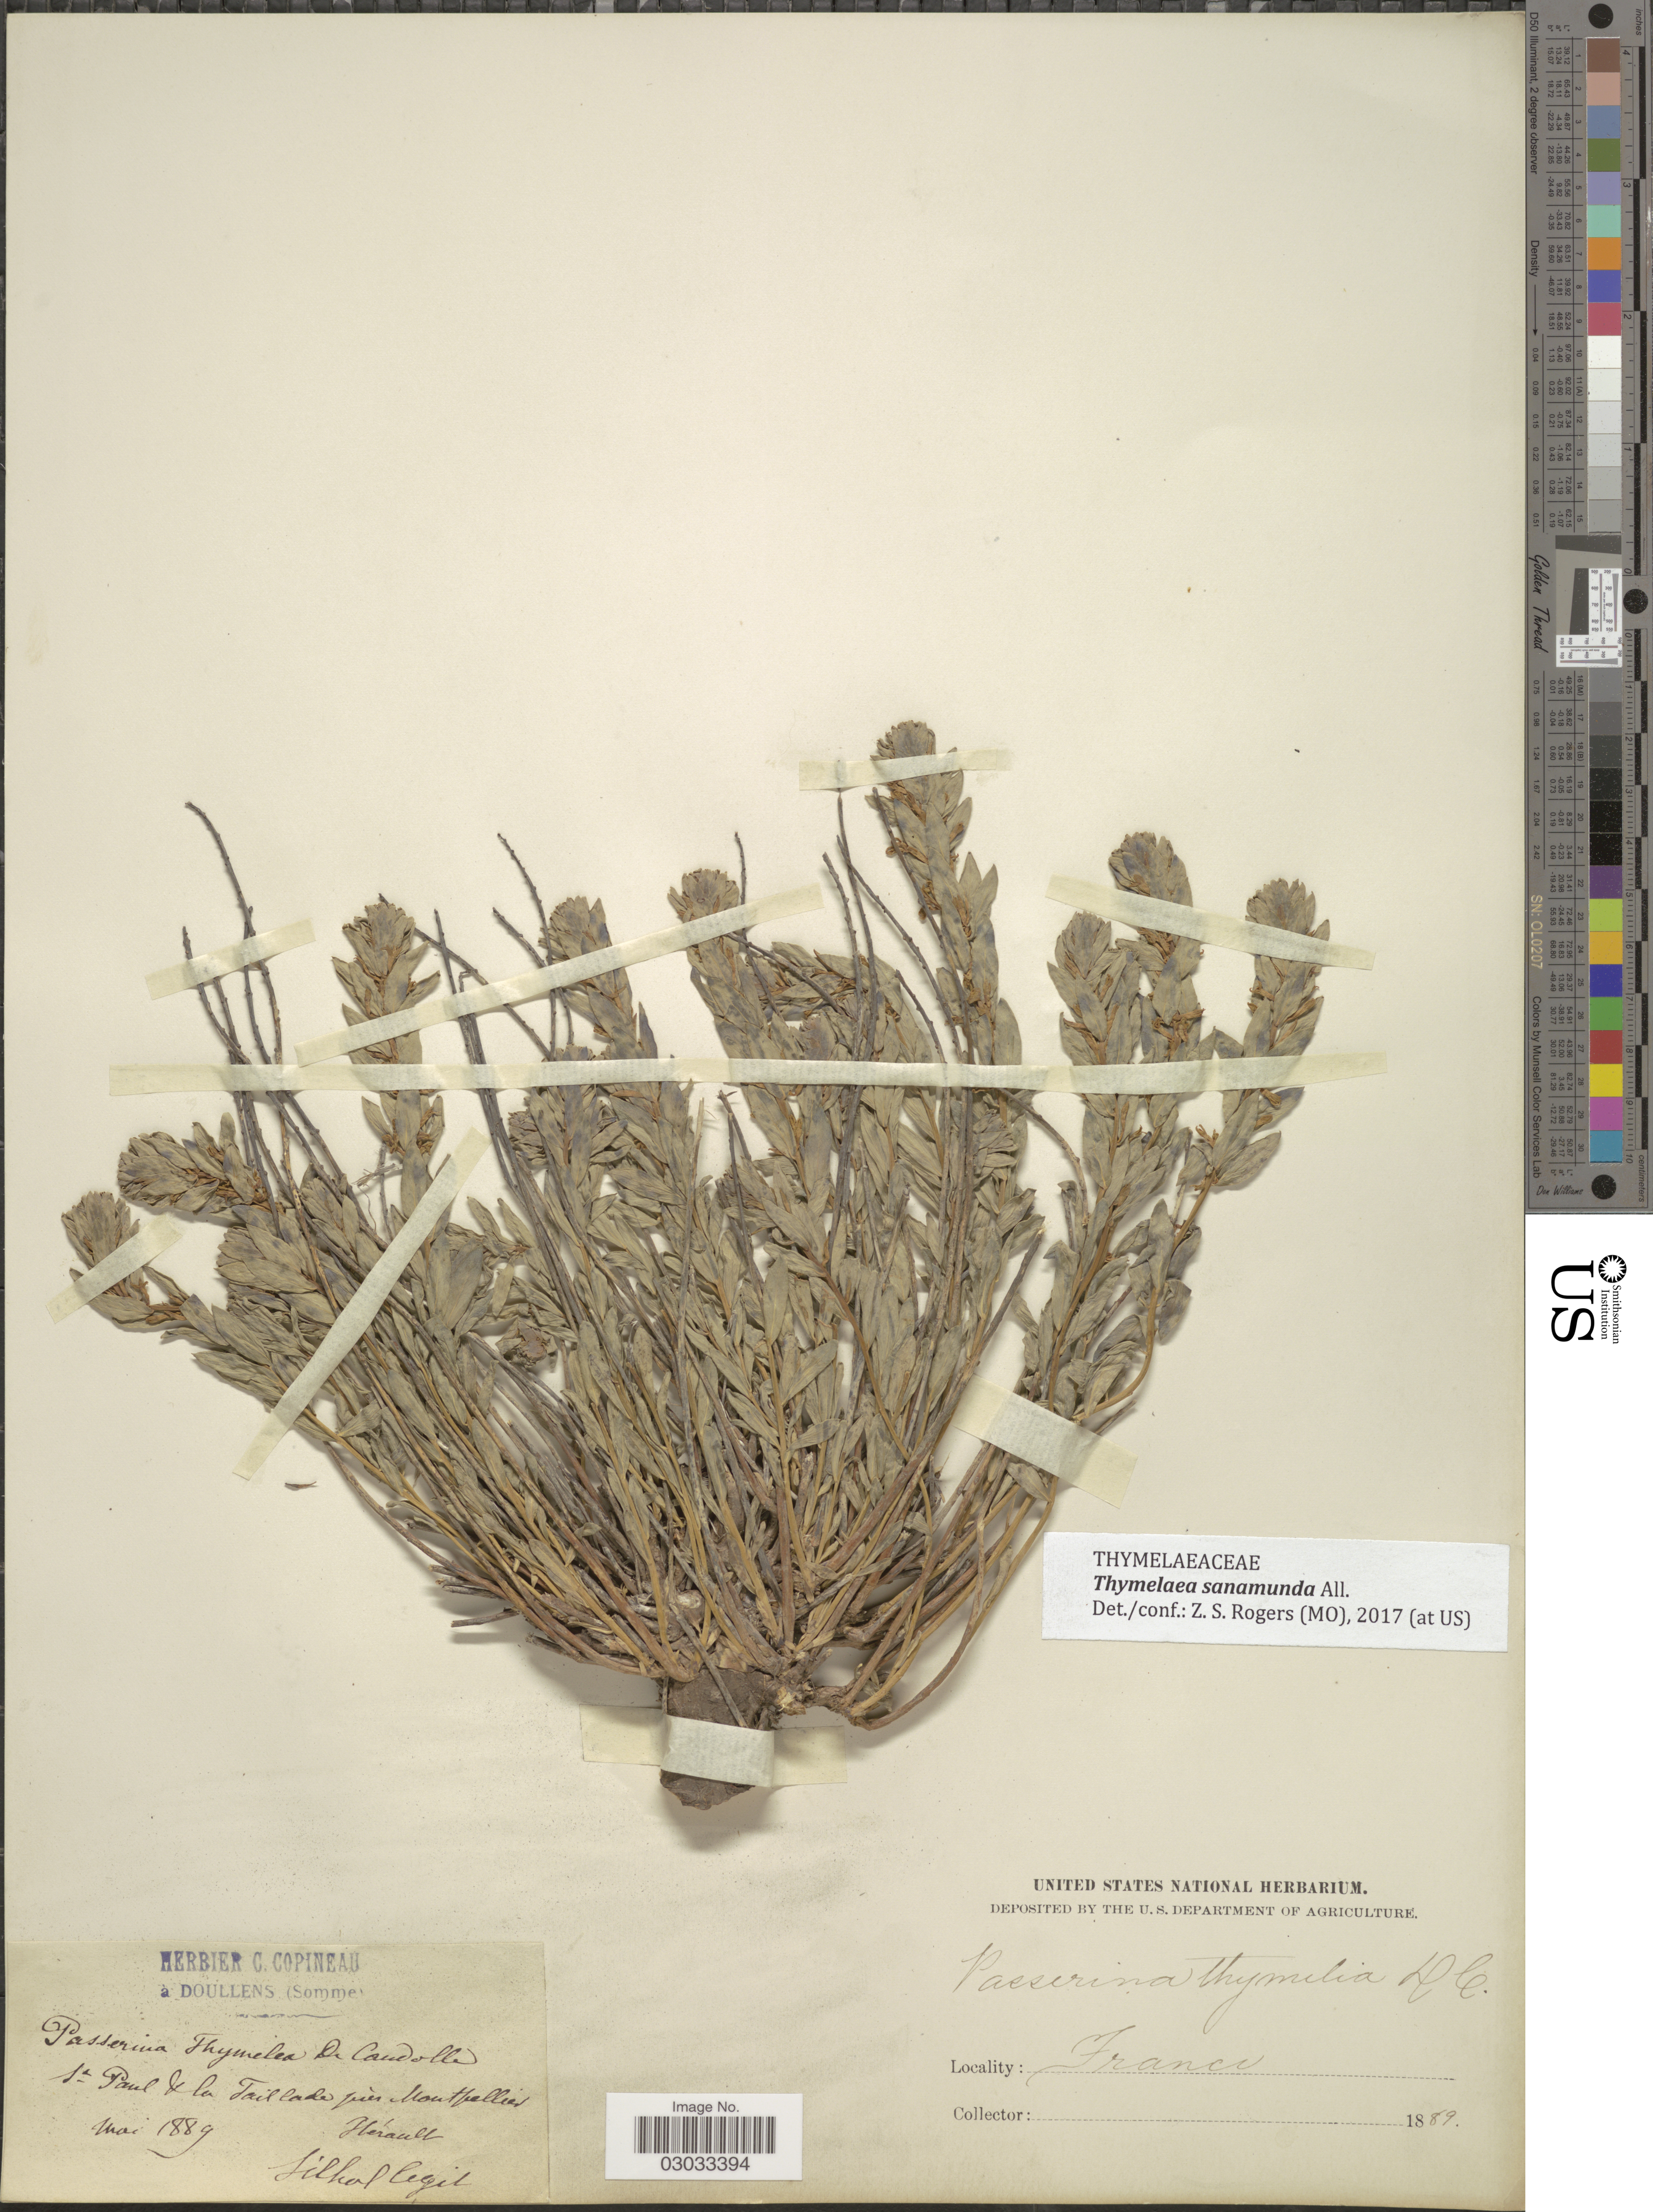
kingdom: Plantae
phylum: Tracheophyta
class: Magnoliopsida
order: Malvales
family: Thymelaeaceae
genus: Thymelaea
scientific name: Thymelaea sanamunda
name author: All.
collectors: ex herb. C. Copineau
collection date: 1889-05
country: France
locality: St Paul de la Taillade près Montpellier, Hérault.